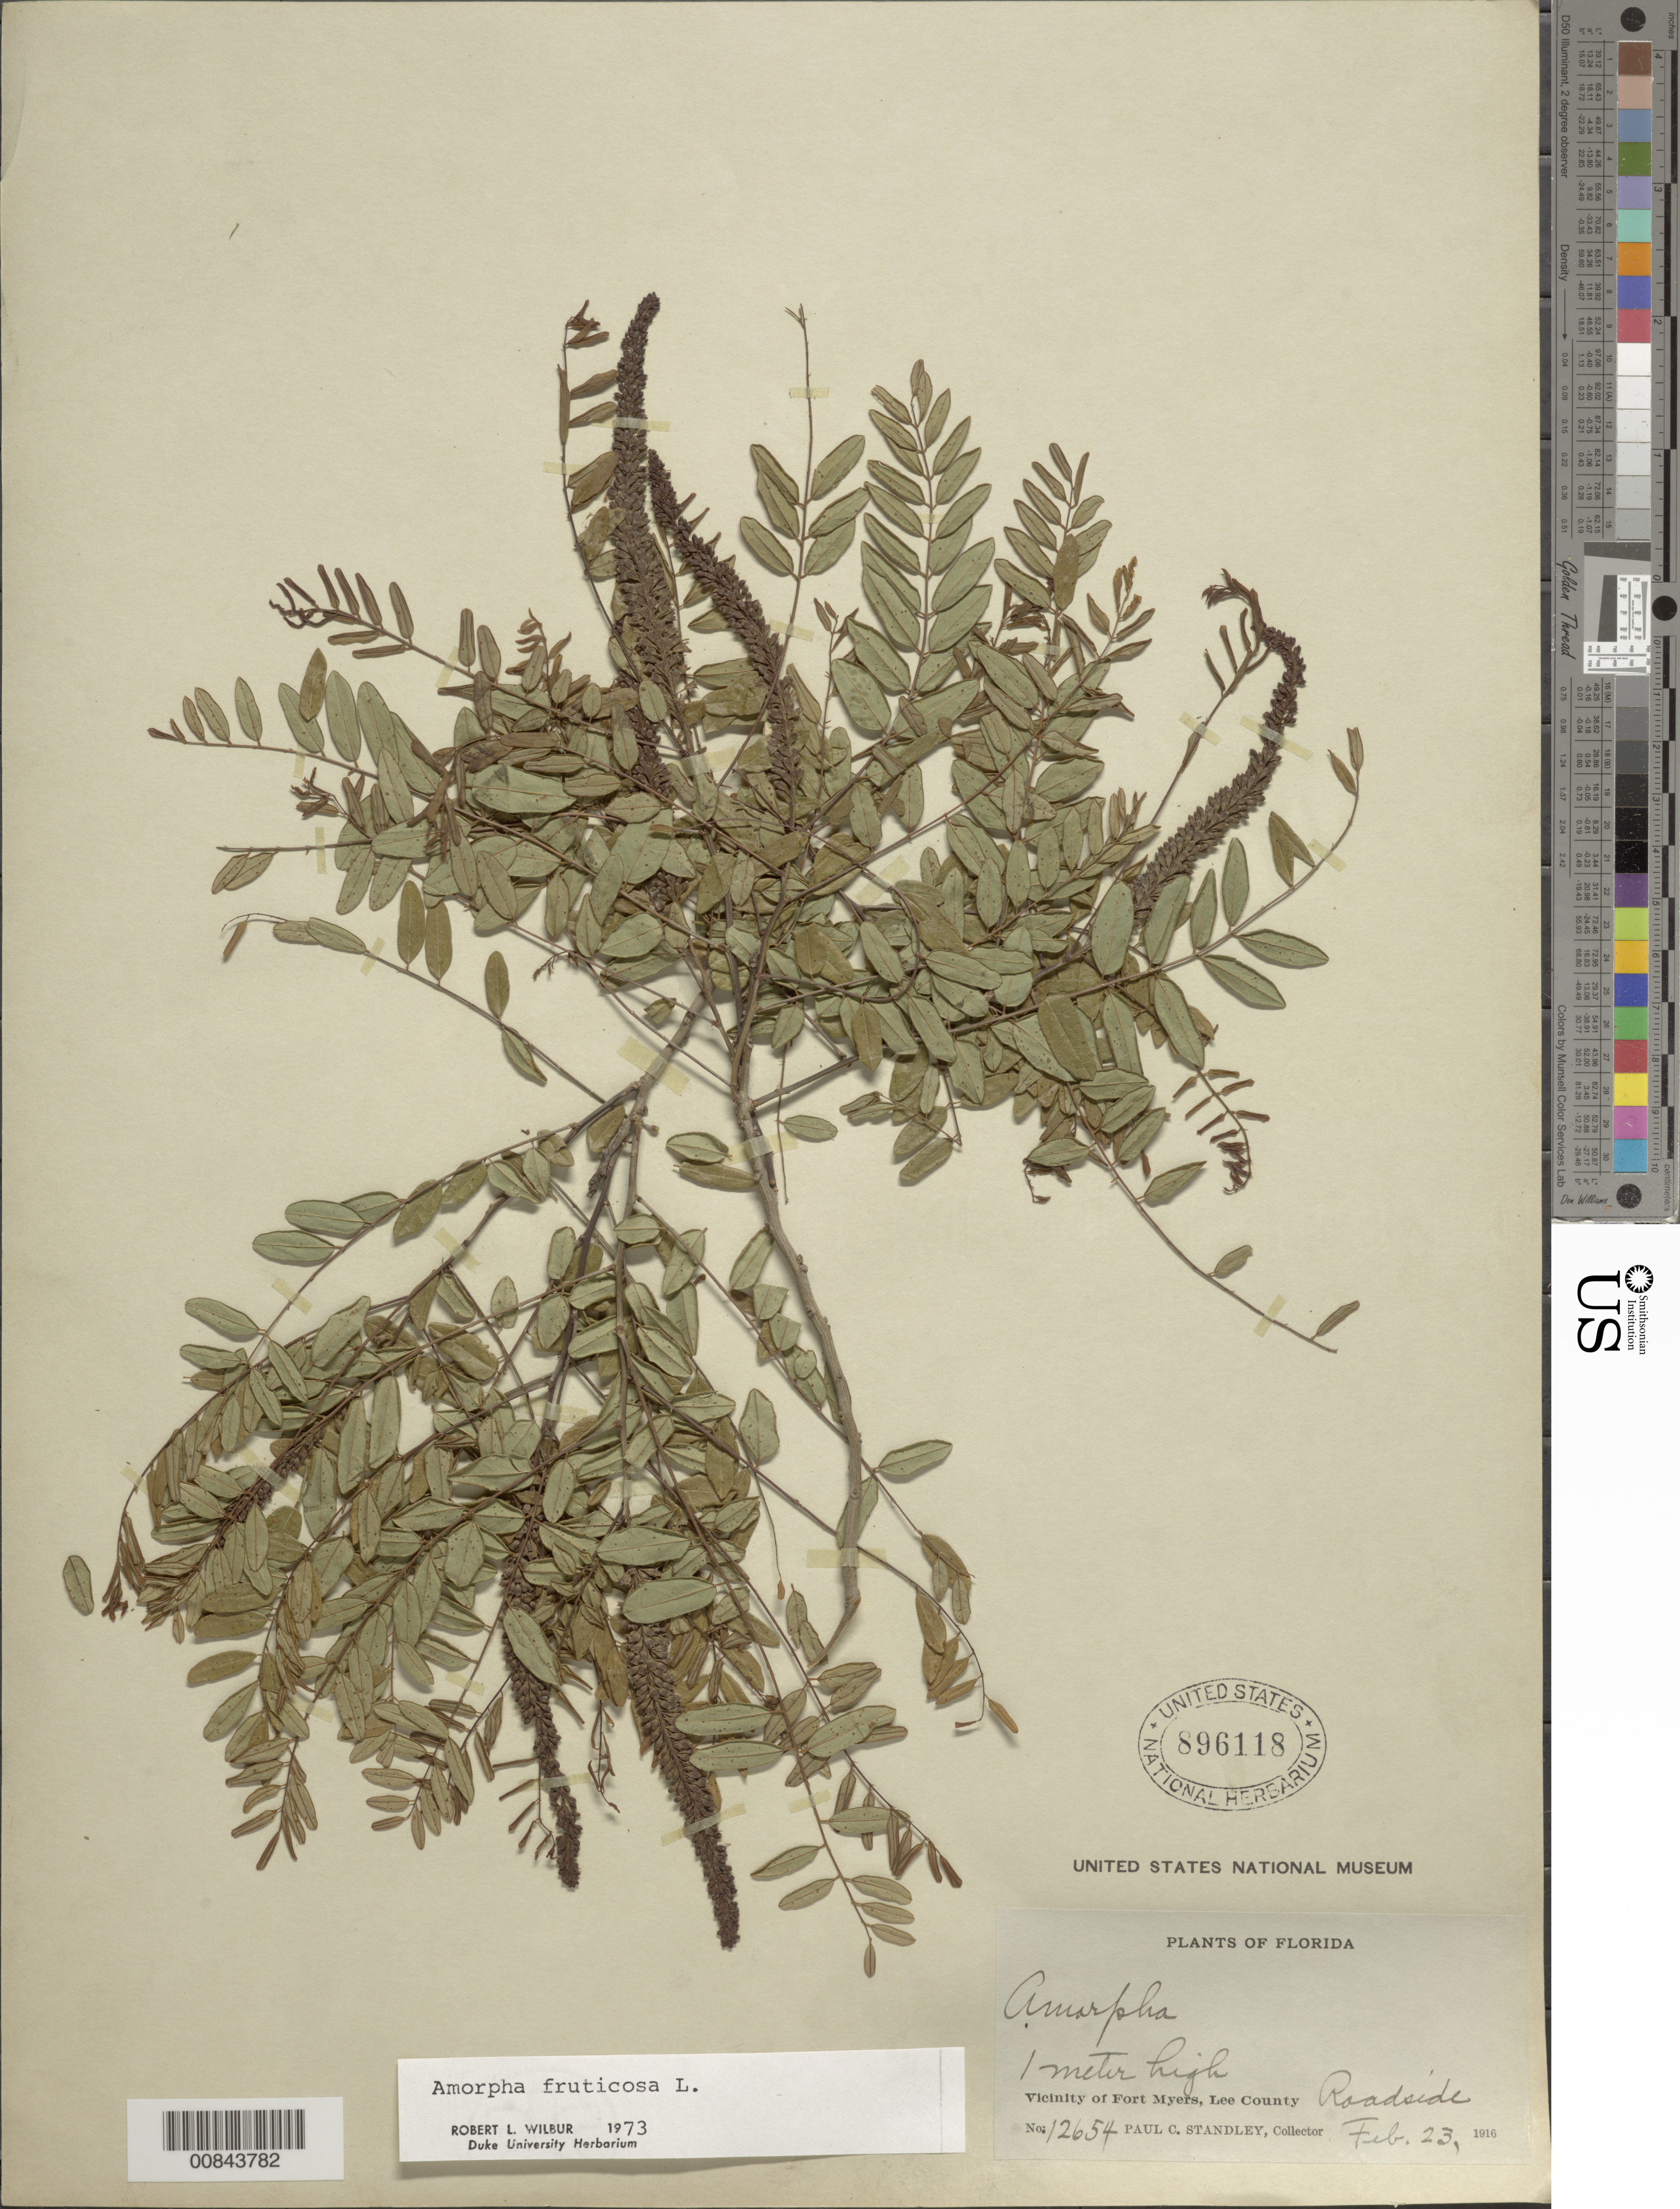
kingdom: Plantae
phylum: Tracheophyta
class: Magnoliopsida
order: Fabales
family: Fabaceae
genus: Amorpha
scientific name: Amorpha fruticosa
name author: L.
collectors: P. C. Standley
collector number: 12654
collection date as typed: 23 Feb 1916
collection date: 1916-02-23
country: United States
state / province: Florida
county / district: Lee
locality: Fort Myers.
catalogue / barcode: US 896118